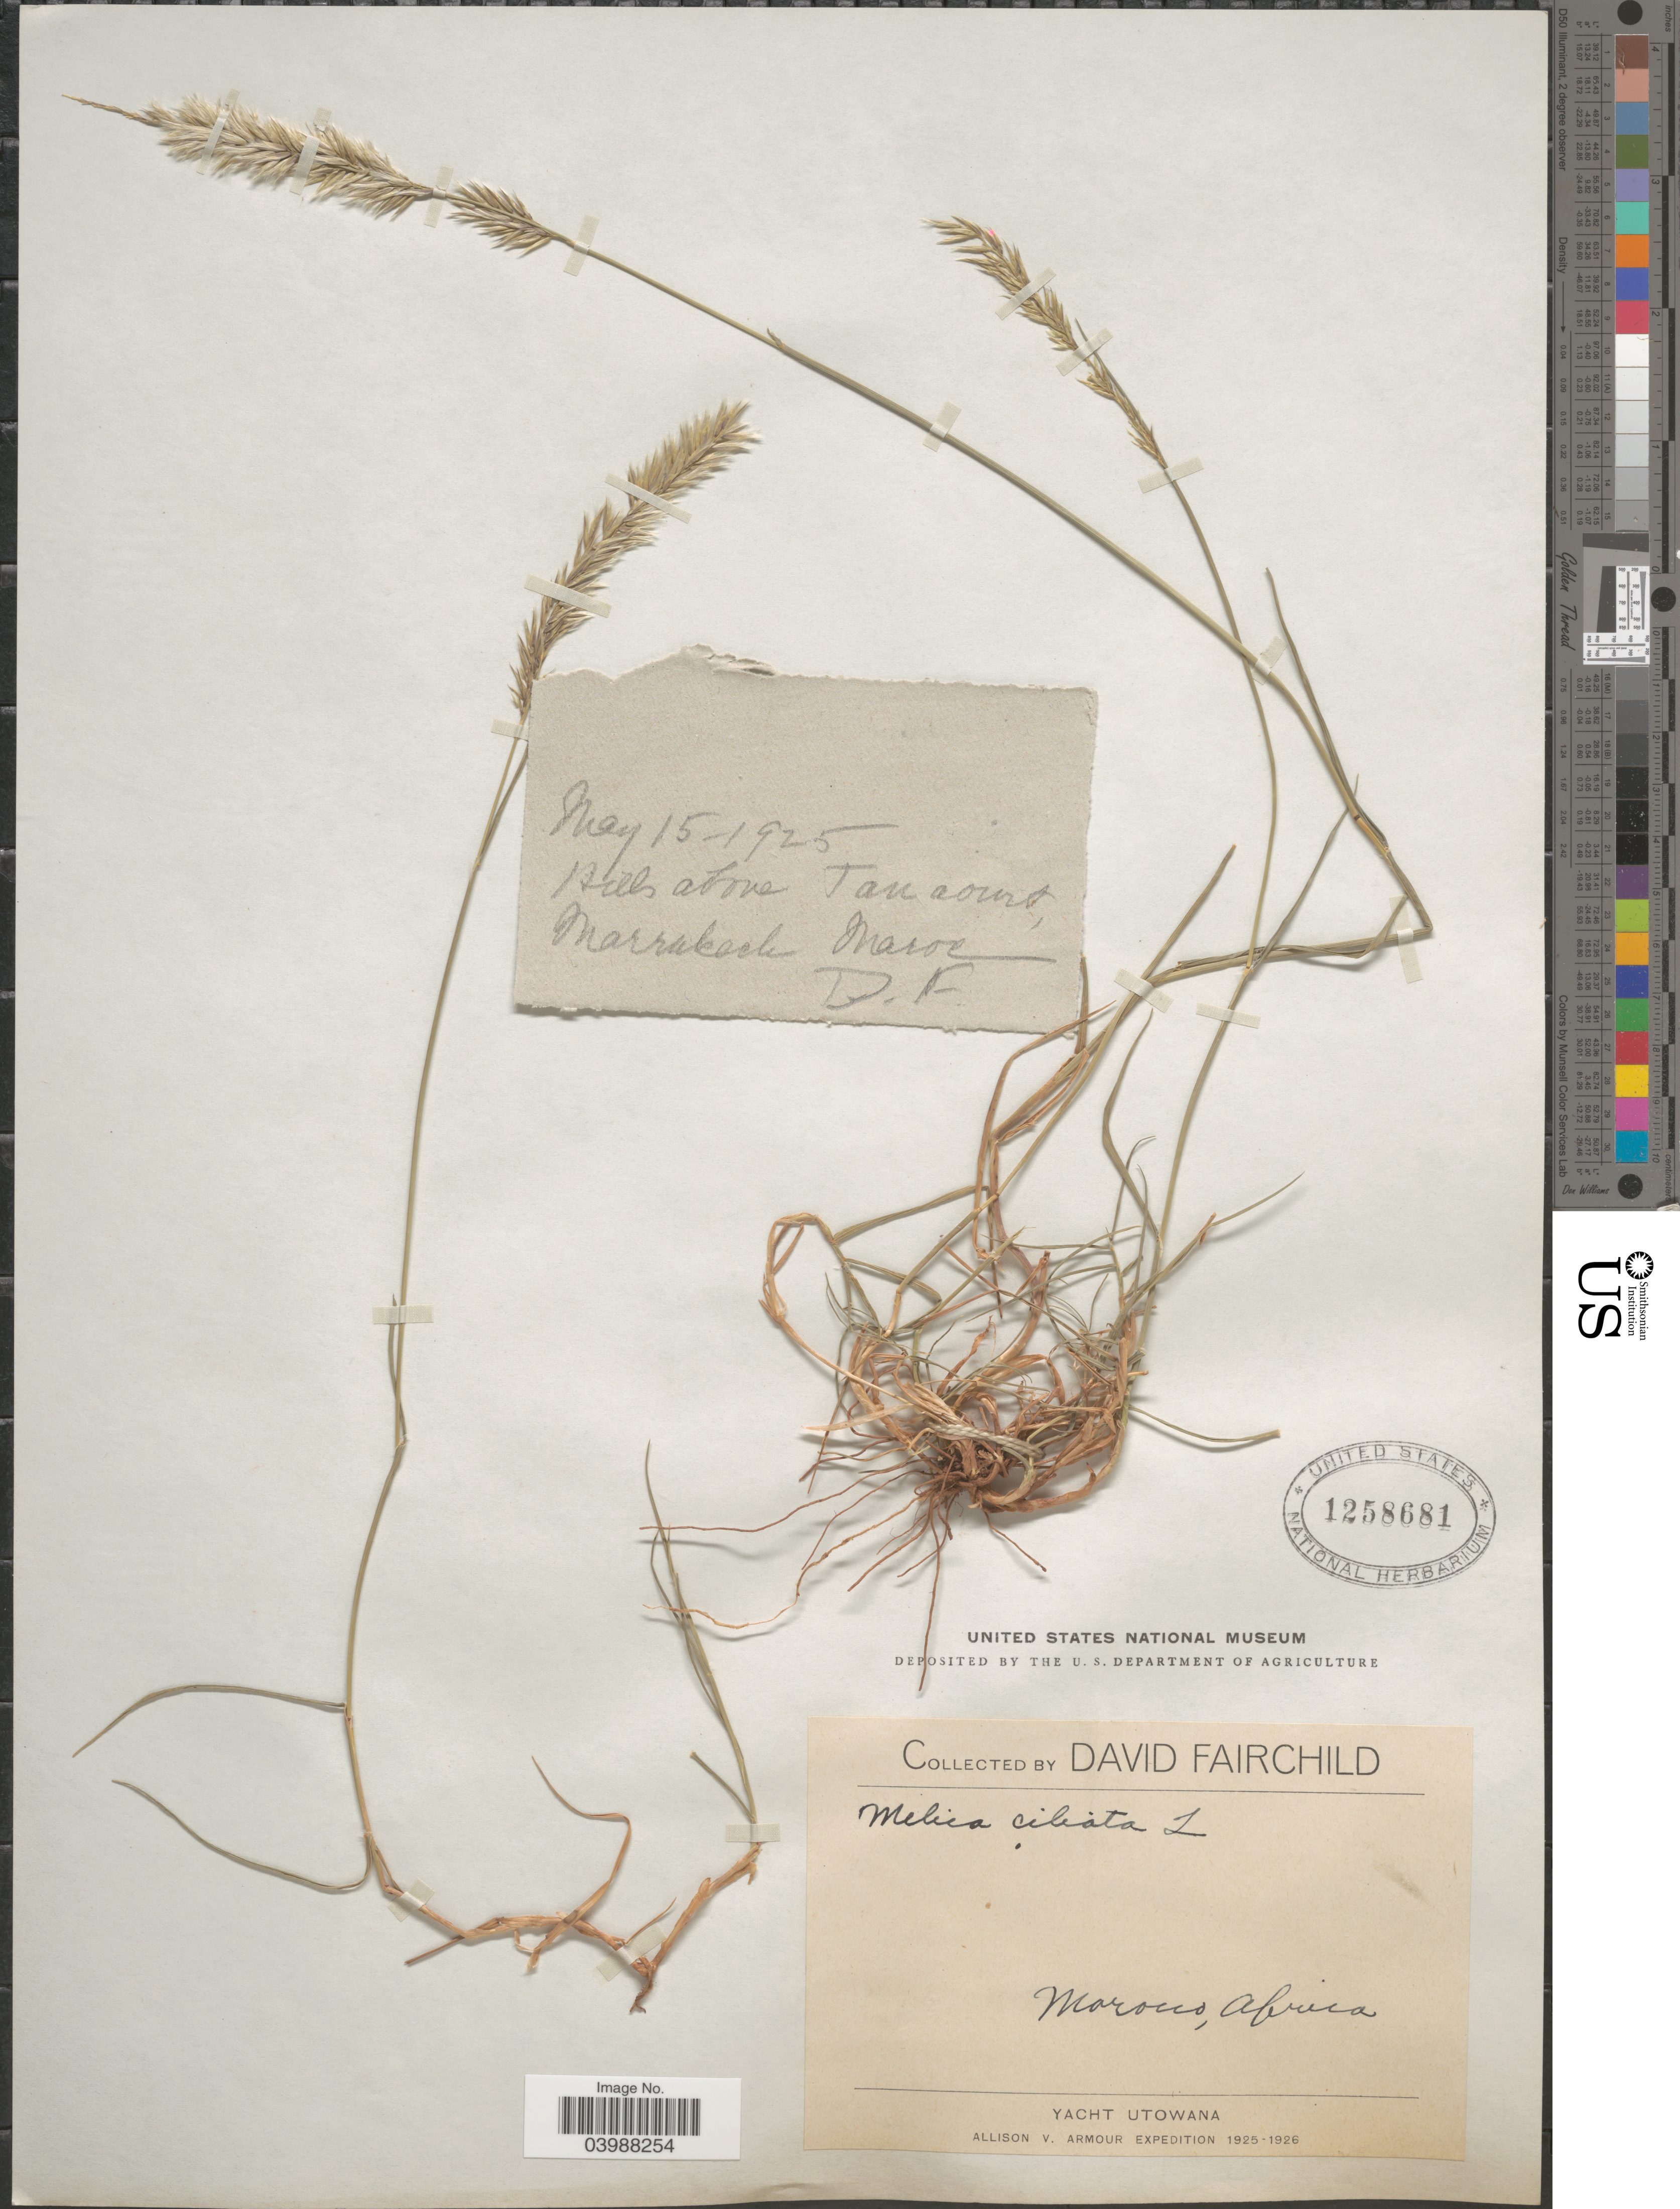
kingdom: Plantae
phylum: Tracheophyta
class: Liliopsida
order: Poales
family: Poaceae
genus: Melica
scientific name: Melica ciliata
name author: L.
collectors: D. Fairchild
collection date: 1925-05-15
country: Morocco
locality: Hills above Tanaourt, Marrakech.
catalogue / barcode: US 1258681